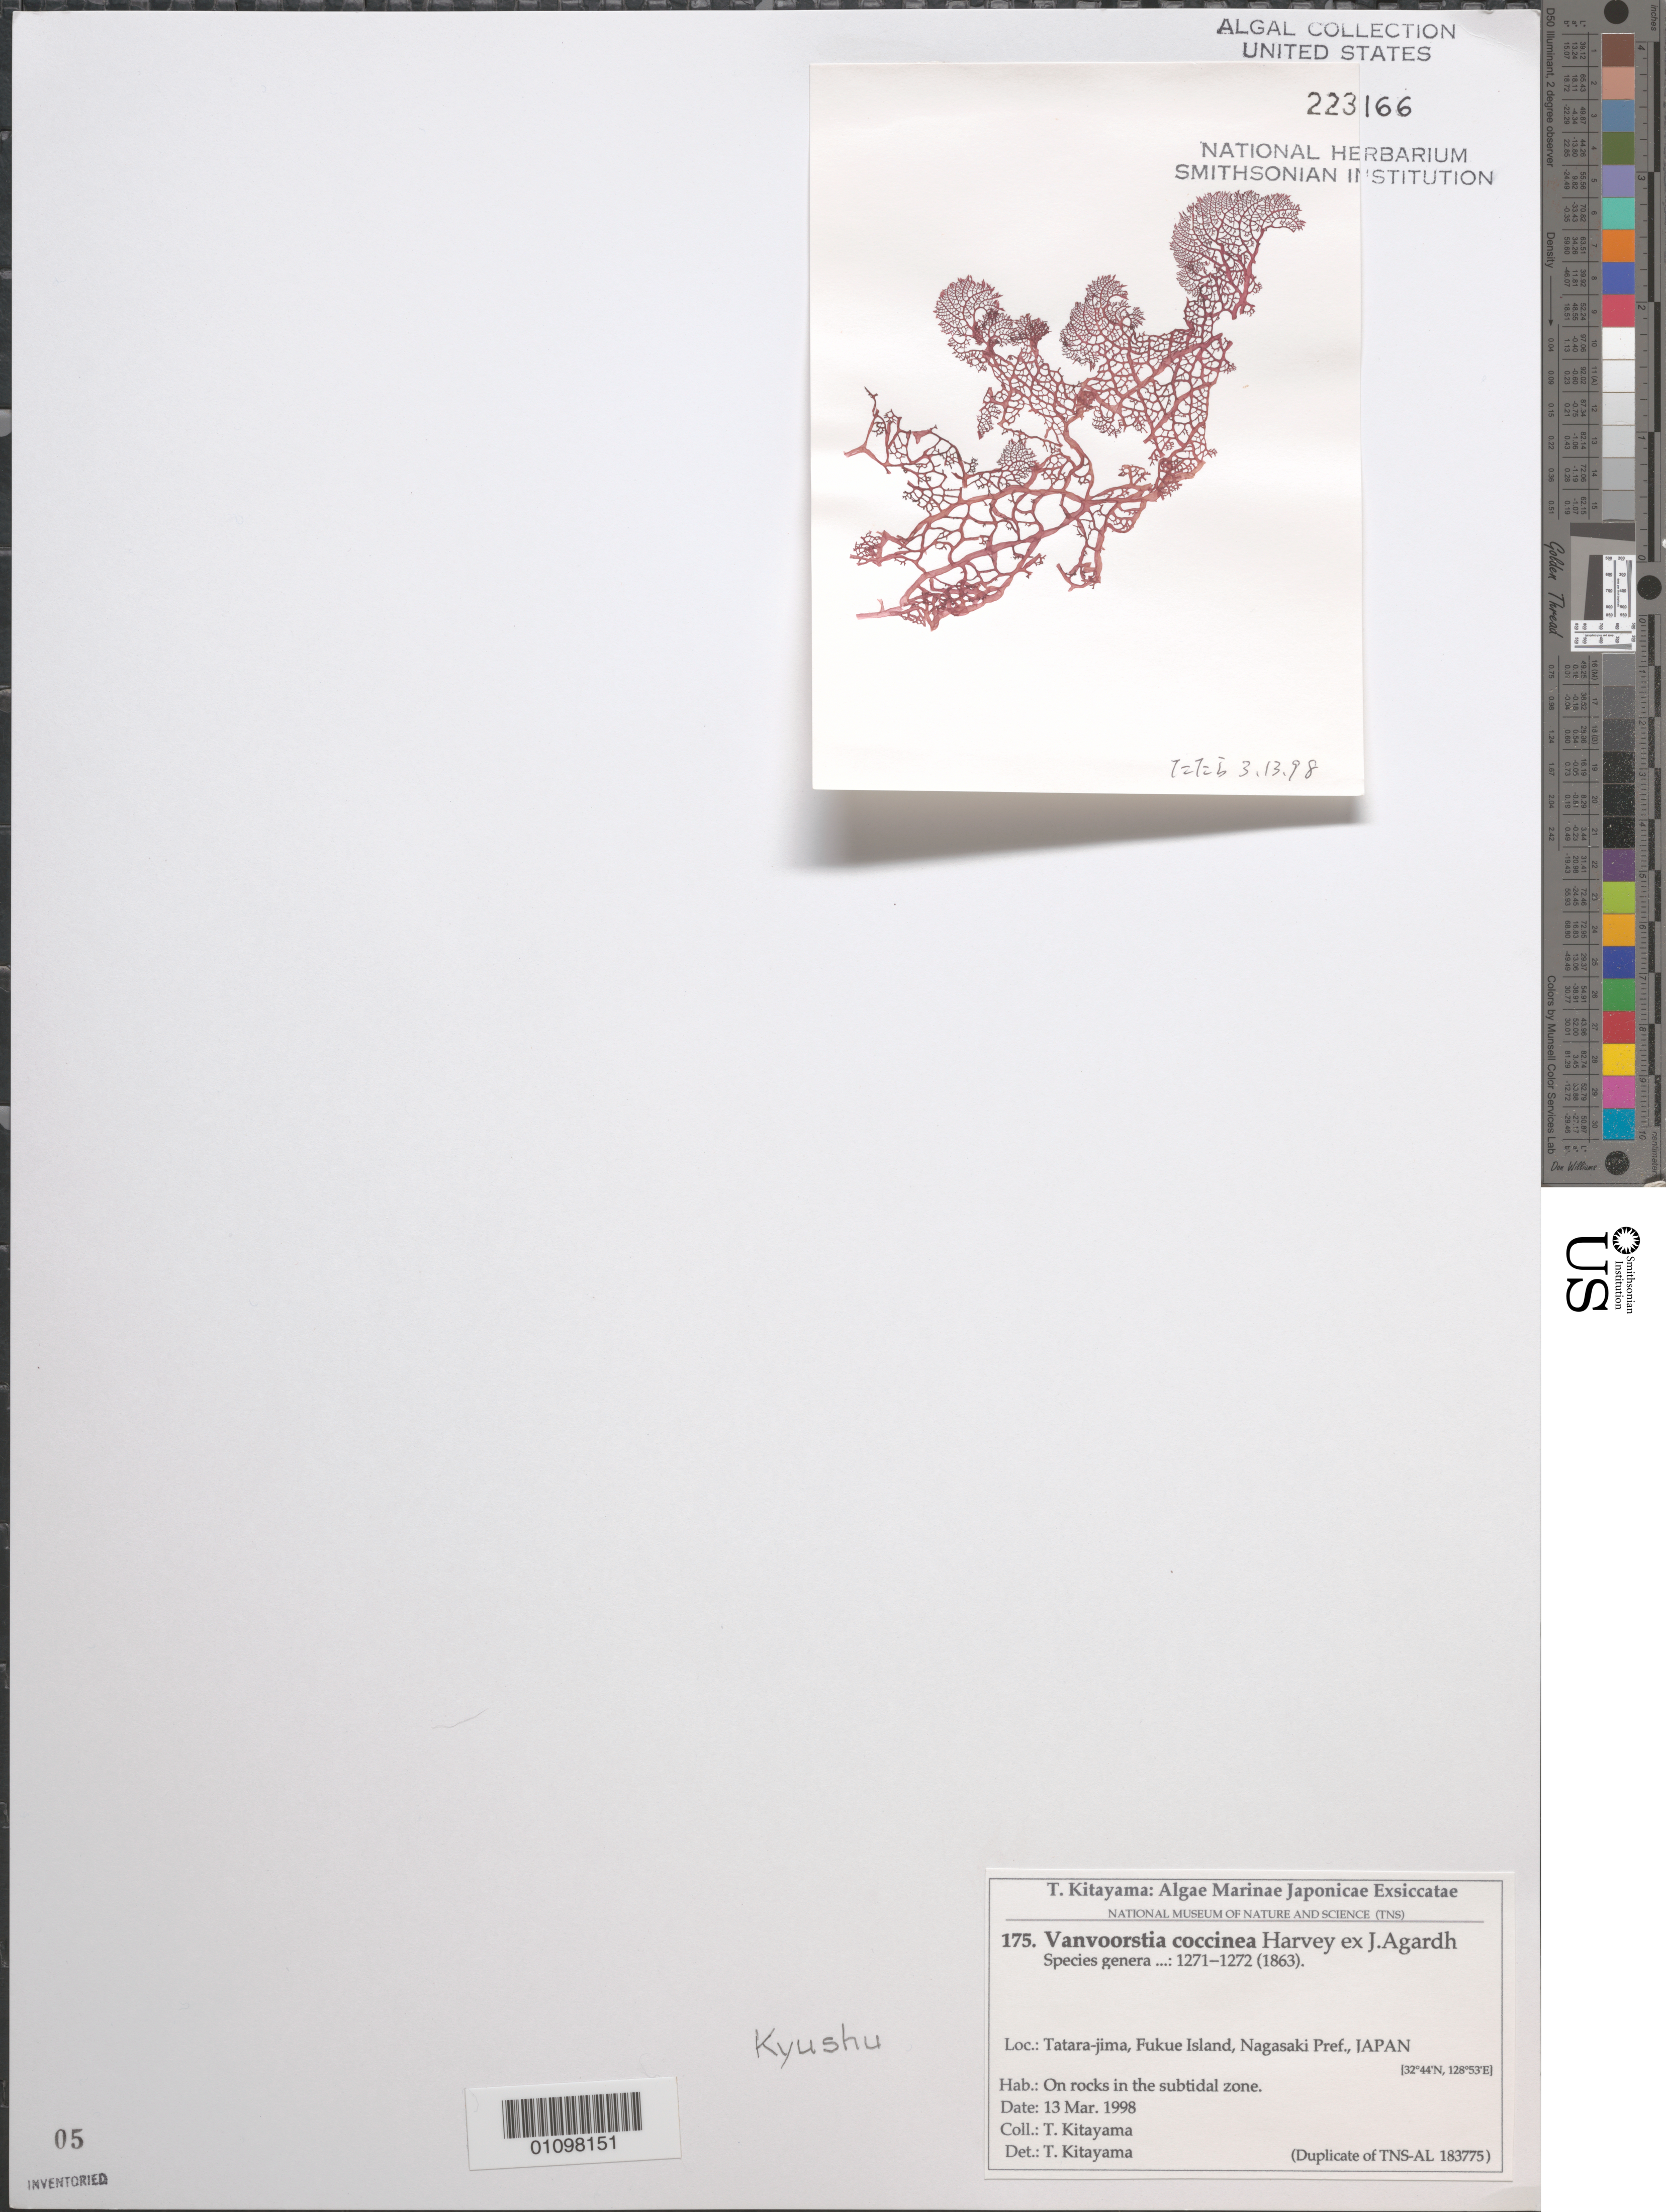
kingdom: Plantae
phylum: Rhodophyta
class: Florideophyceae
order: Ceramiales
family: Delesseriaceae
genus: Vanvoorstia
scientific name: Vanvoorstia coccinea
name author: Harv. ex J. Agardh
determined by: Kitayama, T.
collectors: T. Kitayama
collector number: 175 & TNS-AL 183775 Duplicate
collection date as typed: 13 Mar 1998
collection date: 1998-03-13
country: Japan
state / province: Nagasaki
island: Kyushu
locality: Tatara-jima, Fukue Island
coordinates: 32 44'N, 128 53'E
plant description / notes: Kitayama, T., Algae Marinae Japonicae Exsiccatae, Fasc. VII (Nos. 151-175)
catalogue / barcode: US 223166